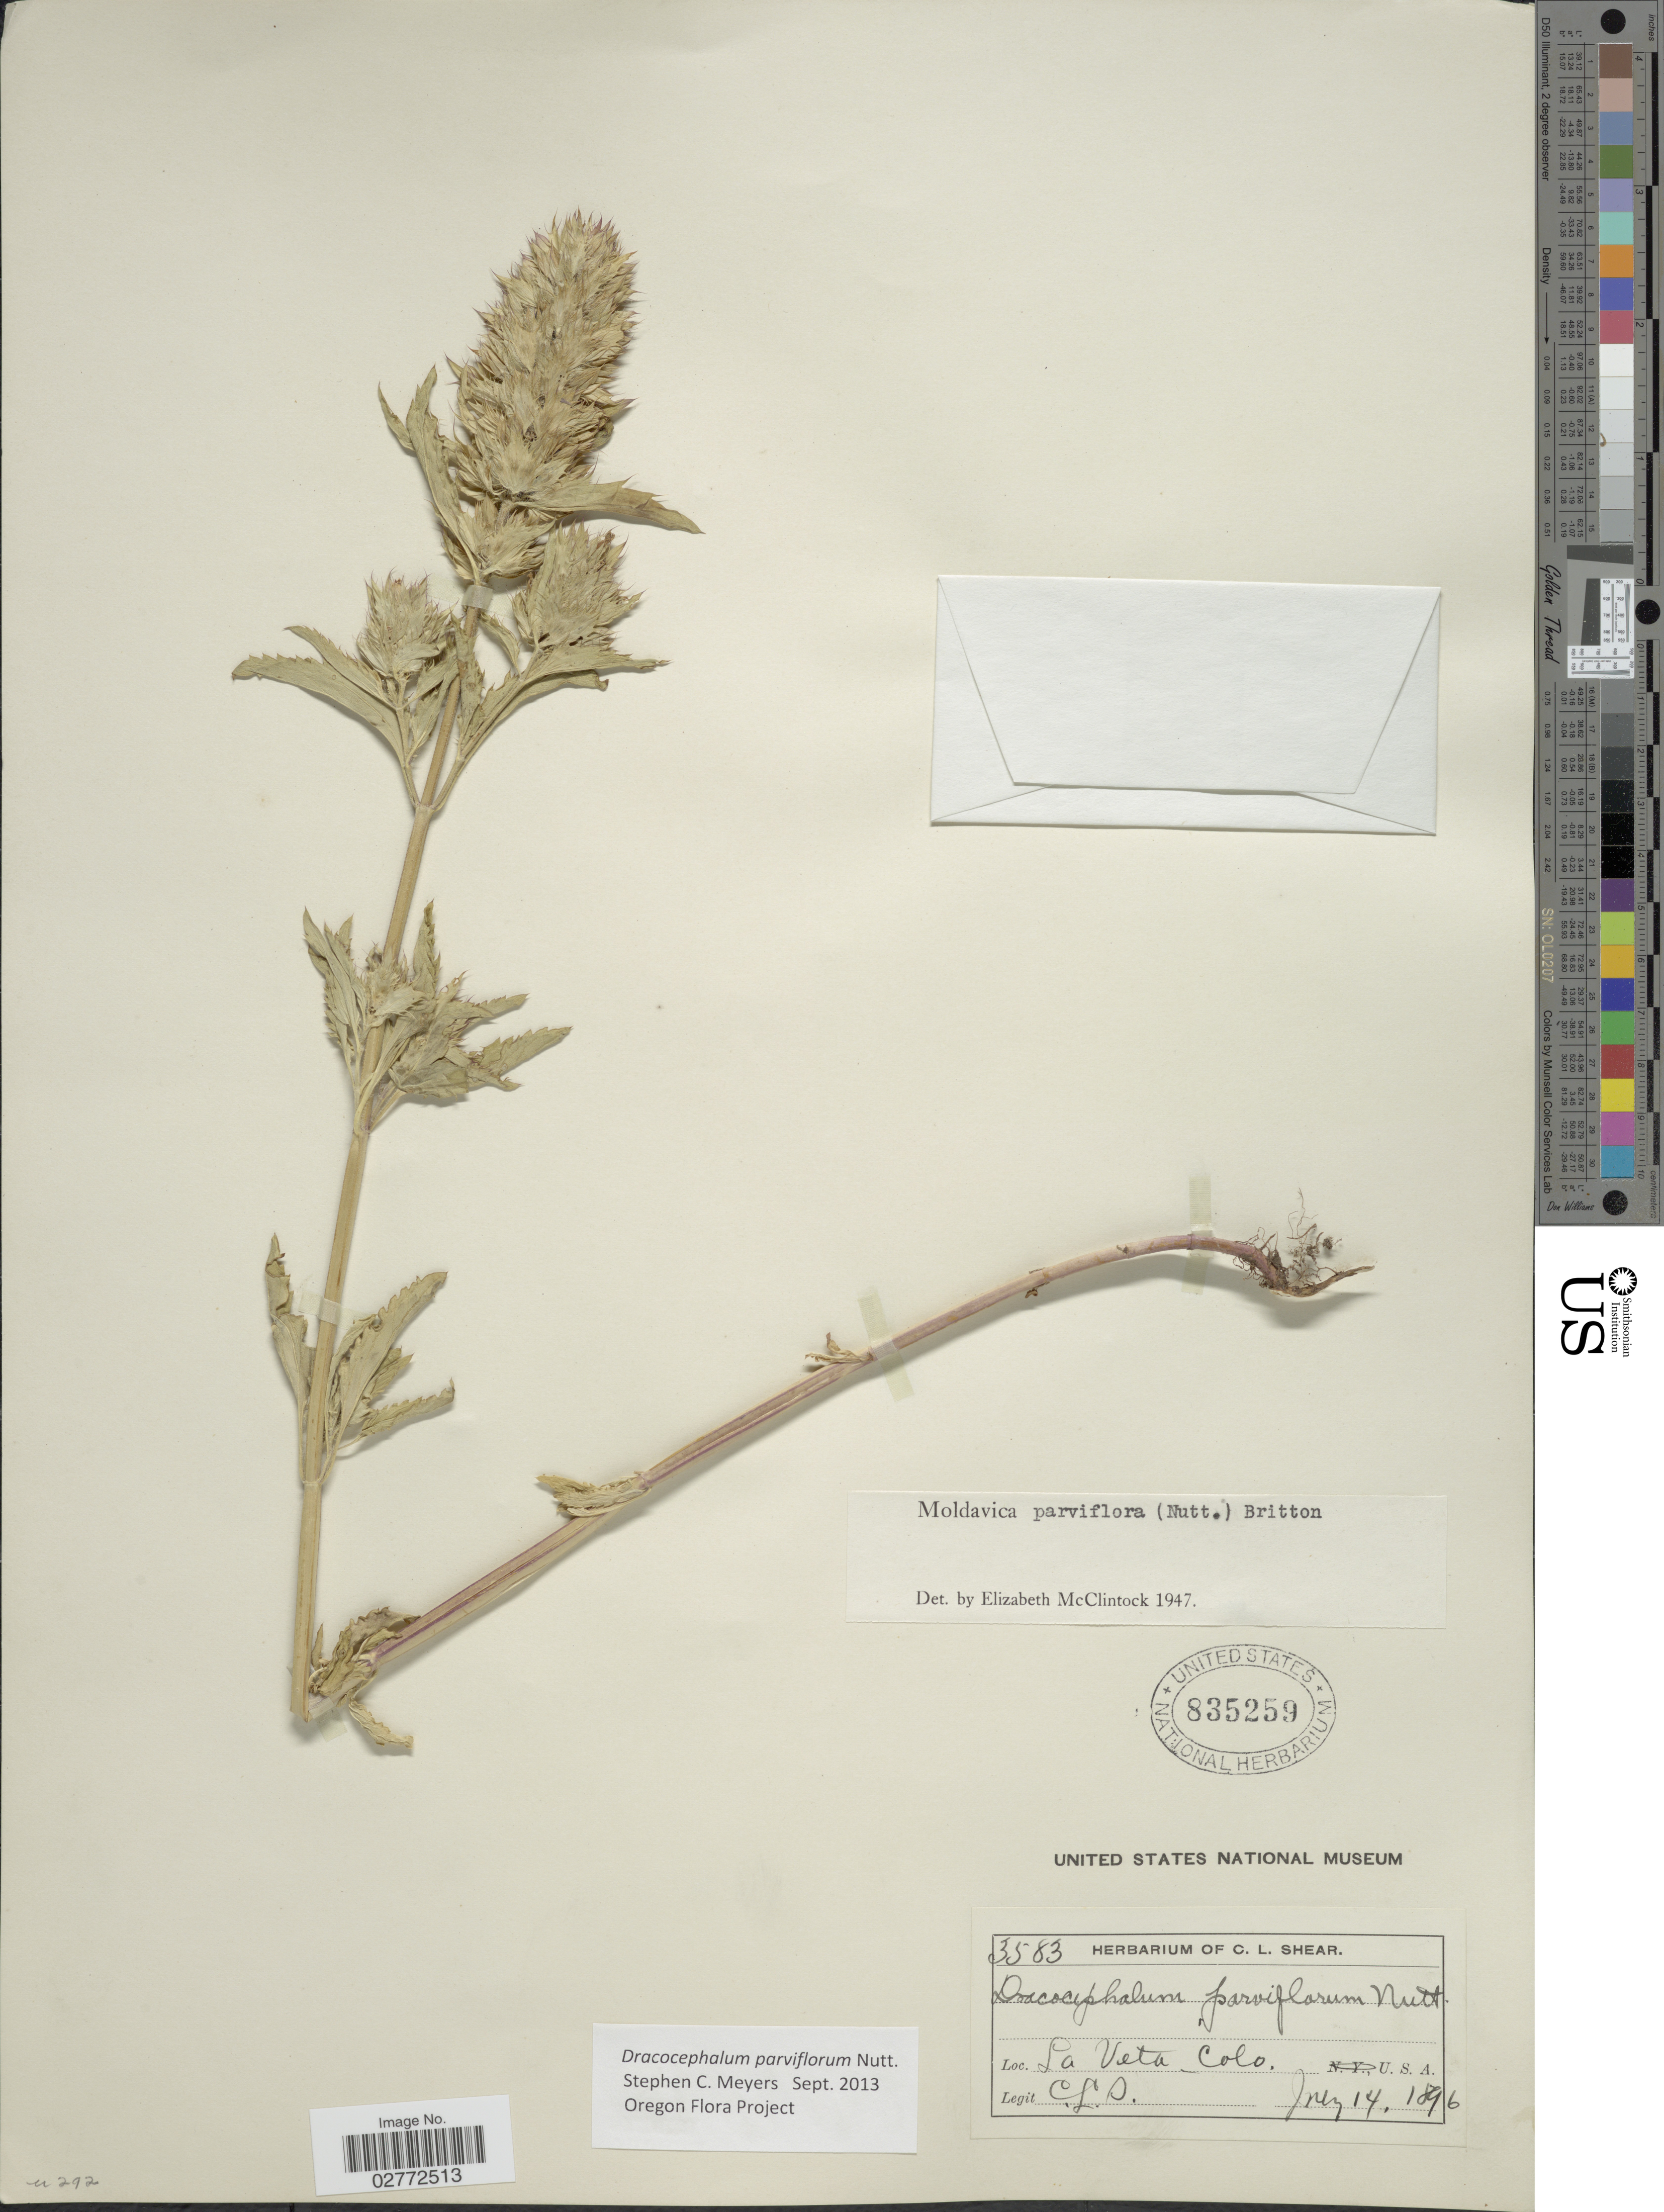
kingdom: Plantae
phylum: Tracheophyta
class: Magnoliopsida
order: Lamiales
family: Lamiaceae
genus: Dracocephalum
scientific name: Dracocephalum parviflorum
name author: Nutt.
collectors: C. L. Shear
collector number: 3583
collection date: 1896-07-14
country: United States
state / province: Colorado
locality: La Veta.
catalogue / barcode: US 835259